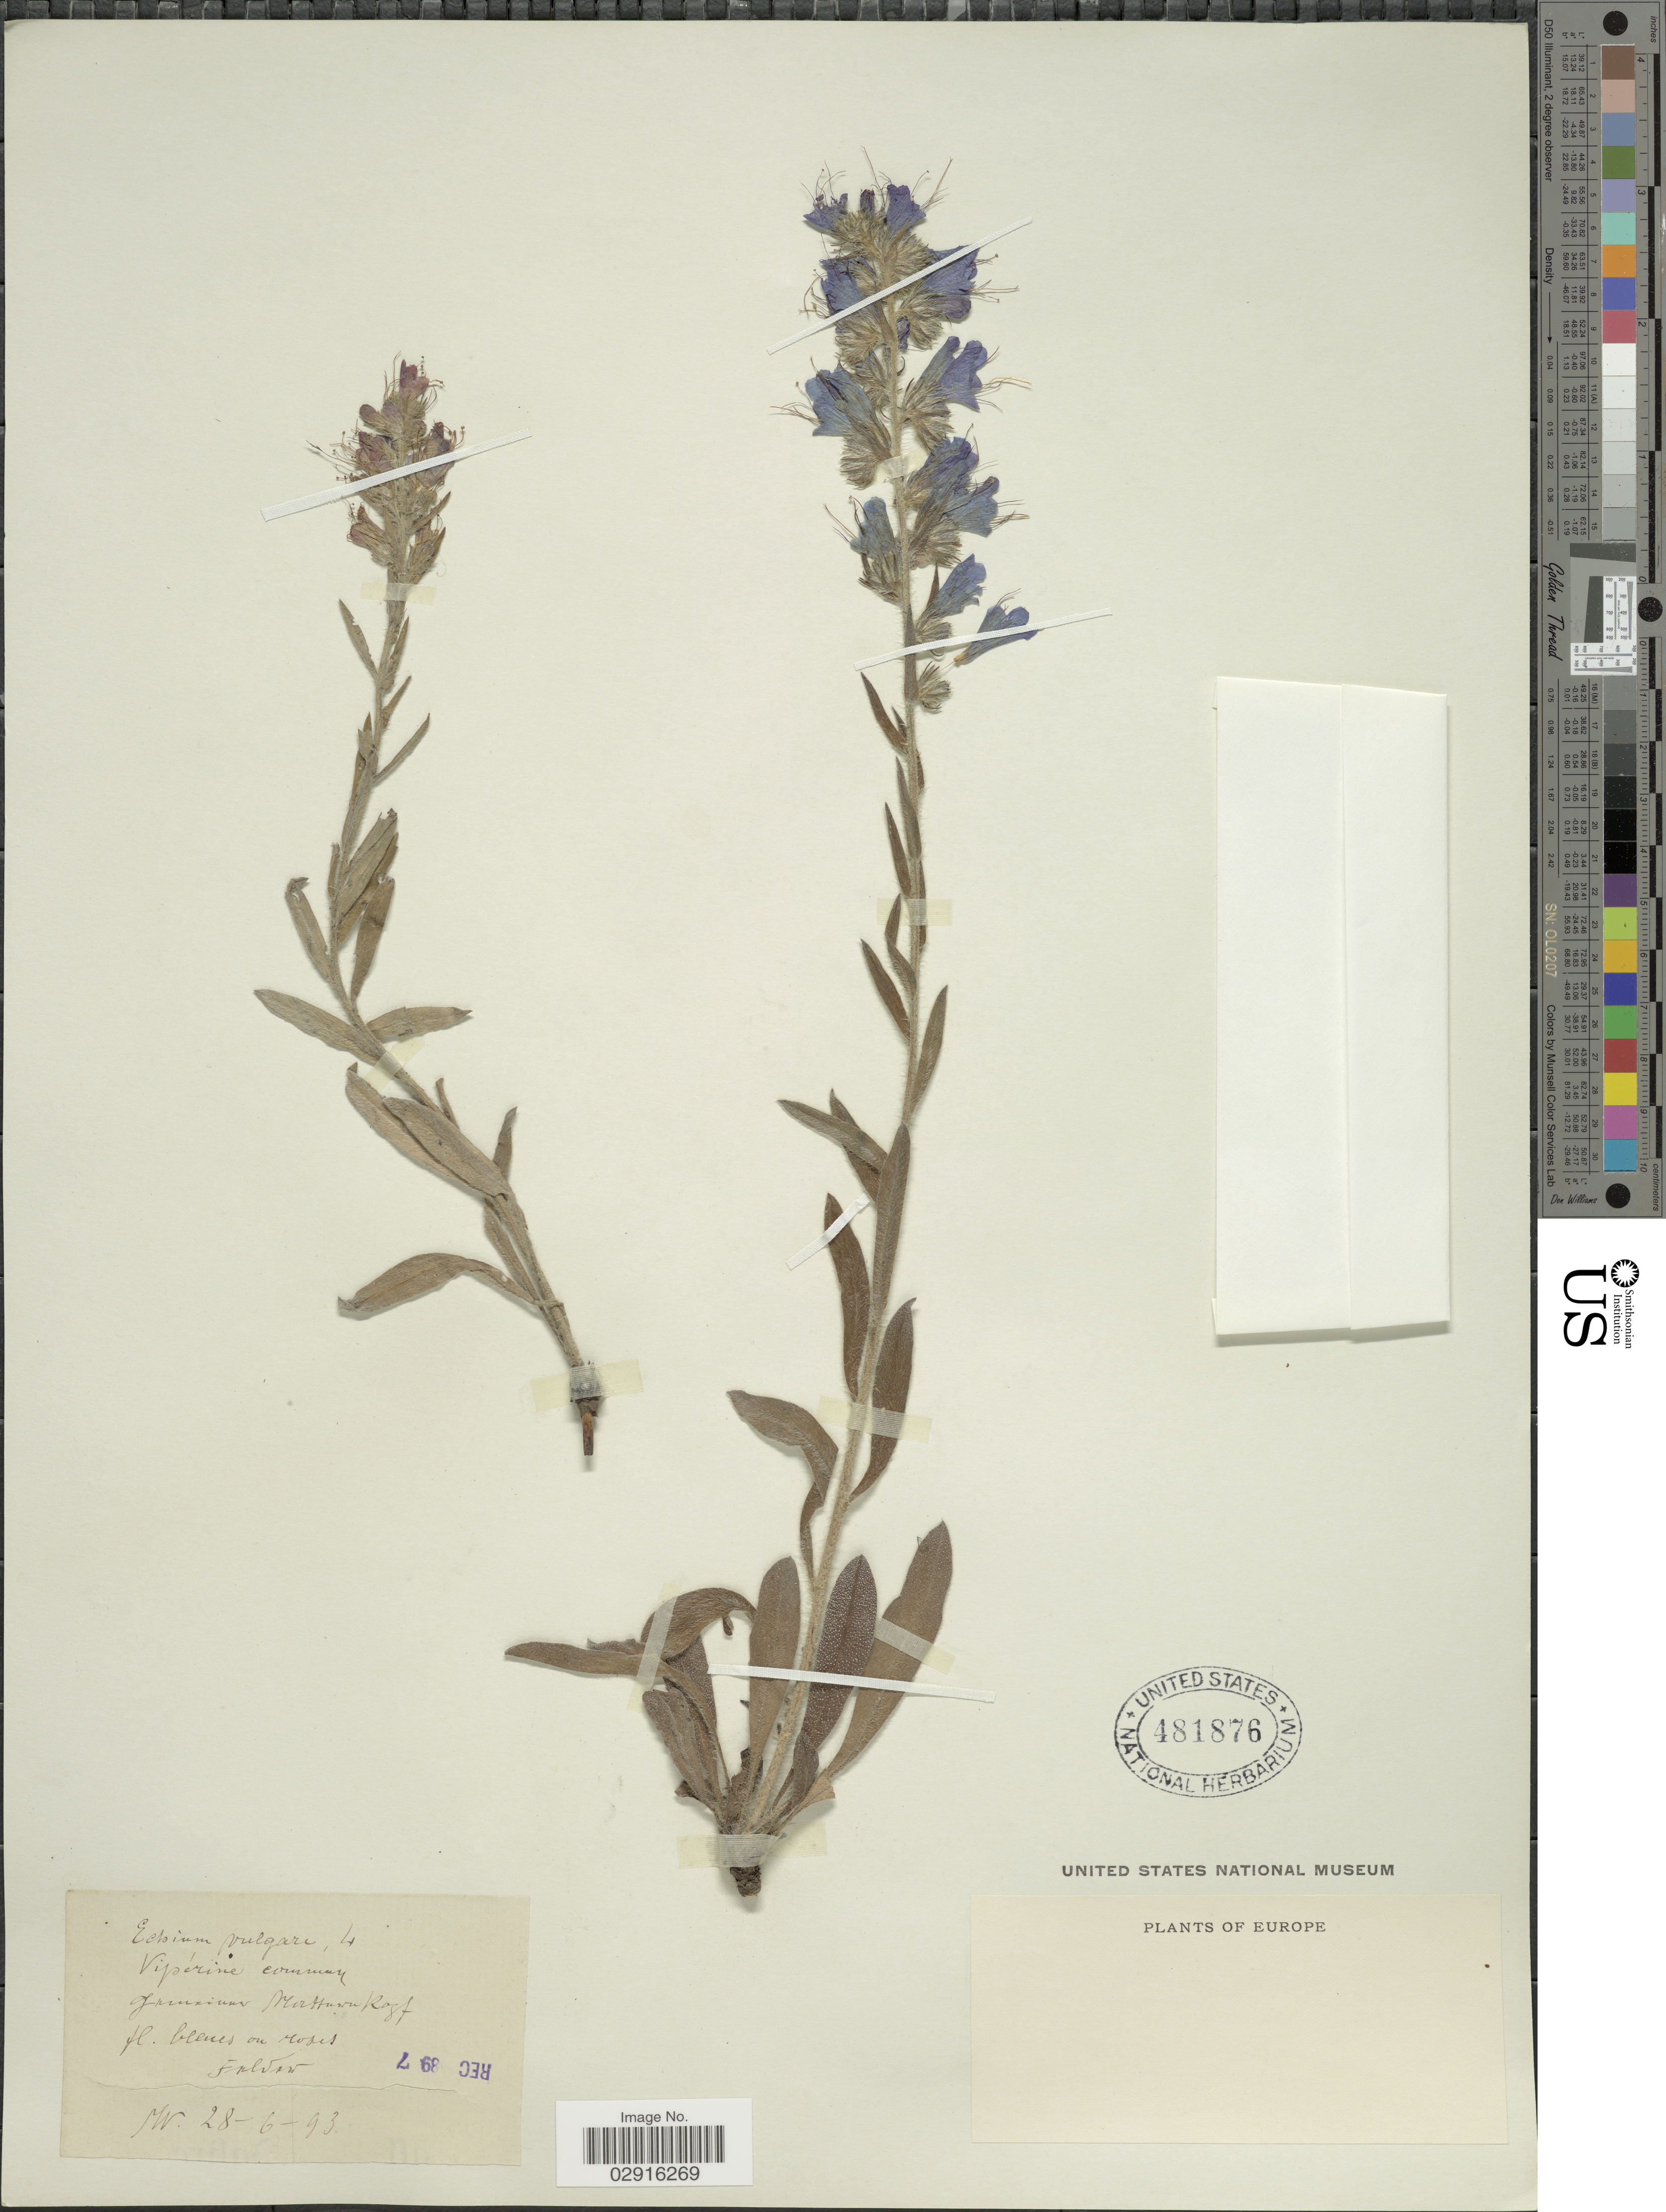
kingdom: Plantae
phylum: Tracheophyta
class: Magnoliopsida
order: Boraginales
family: Boraginaceae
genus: Echium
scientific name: Echium vulgare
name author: L.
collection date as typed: Transcribed d/m/y: 28/6/93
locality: Europe. [illegible text]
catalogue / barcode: US 481876